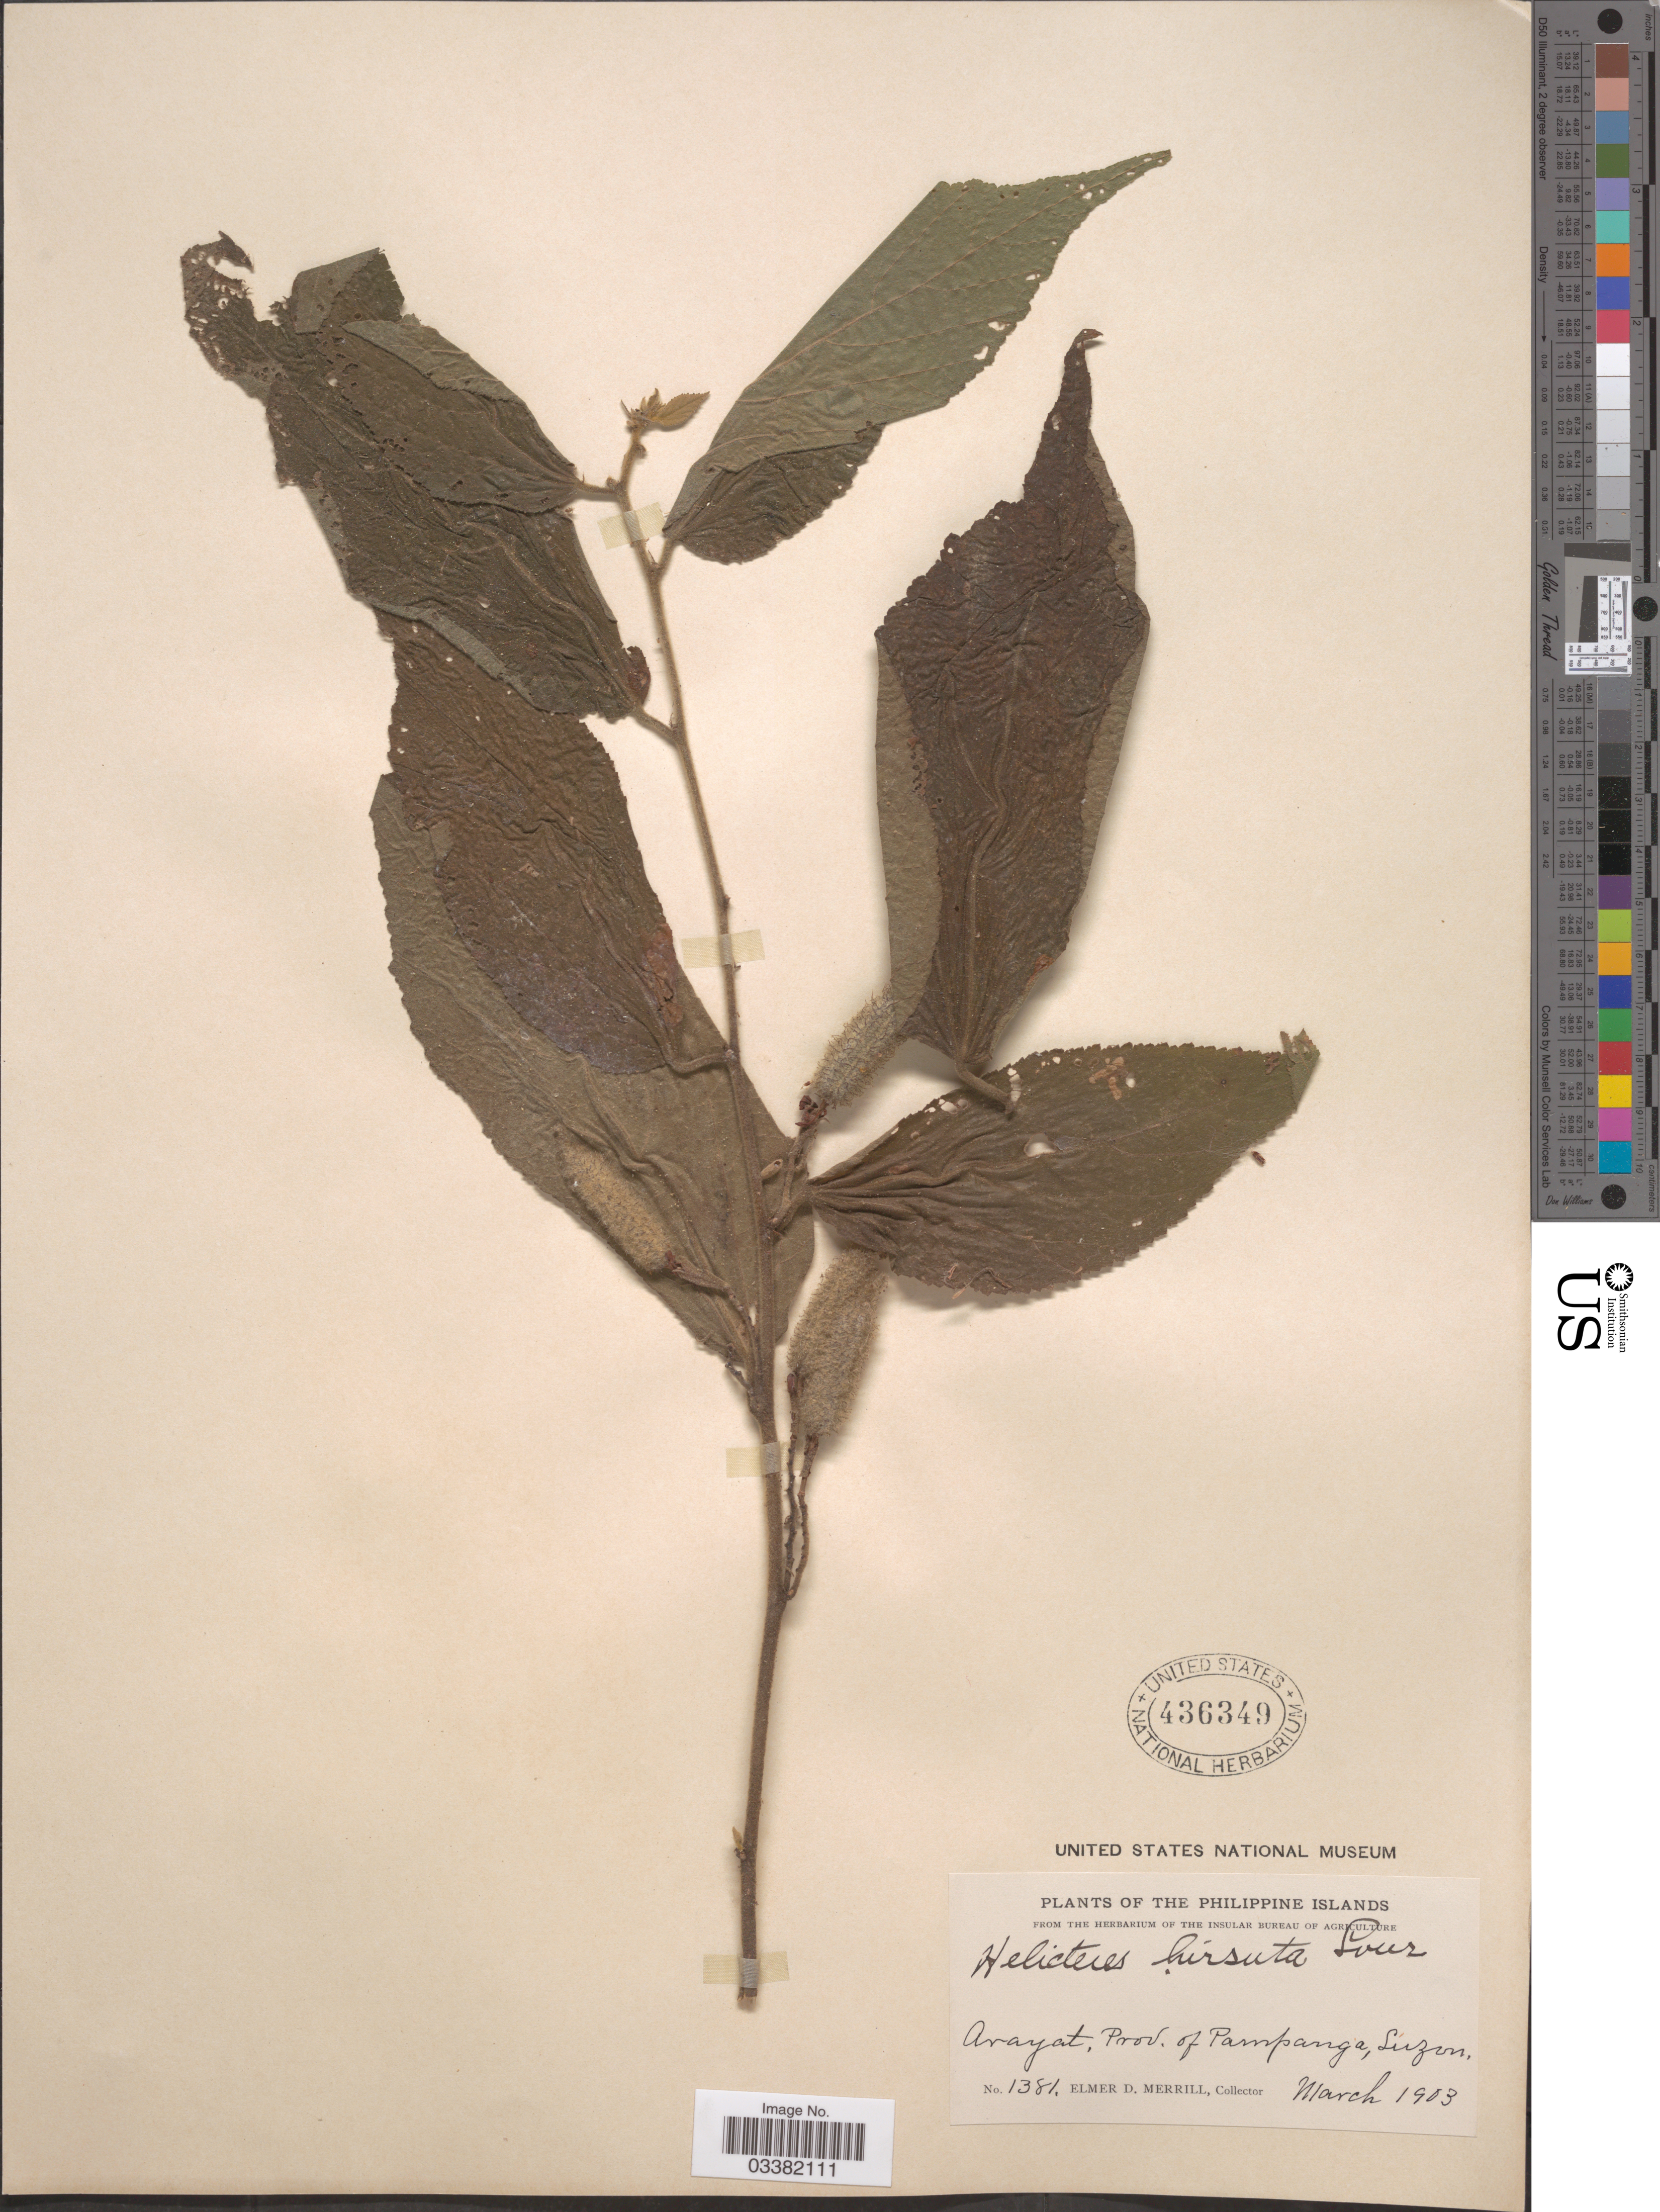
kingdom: Plantae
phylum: Tracheophyta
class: Magnoliopsida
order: Malvales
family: Malvaceae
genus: Helicteres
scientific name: Helicteres hirsuta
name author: Lour.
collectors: E. D. Merrill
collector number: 1381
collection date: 1903-03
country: Philippines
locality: Arayat, Prov. of Pampanga, Luzon.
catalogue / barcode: US 436349